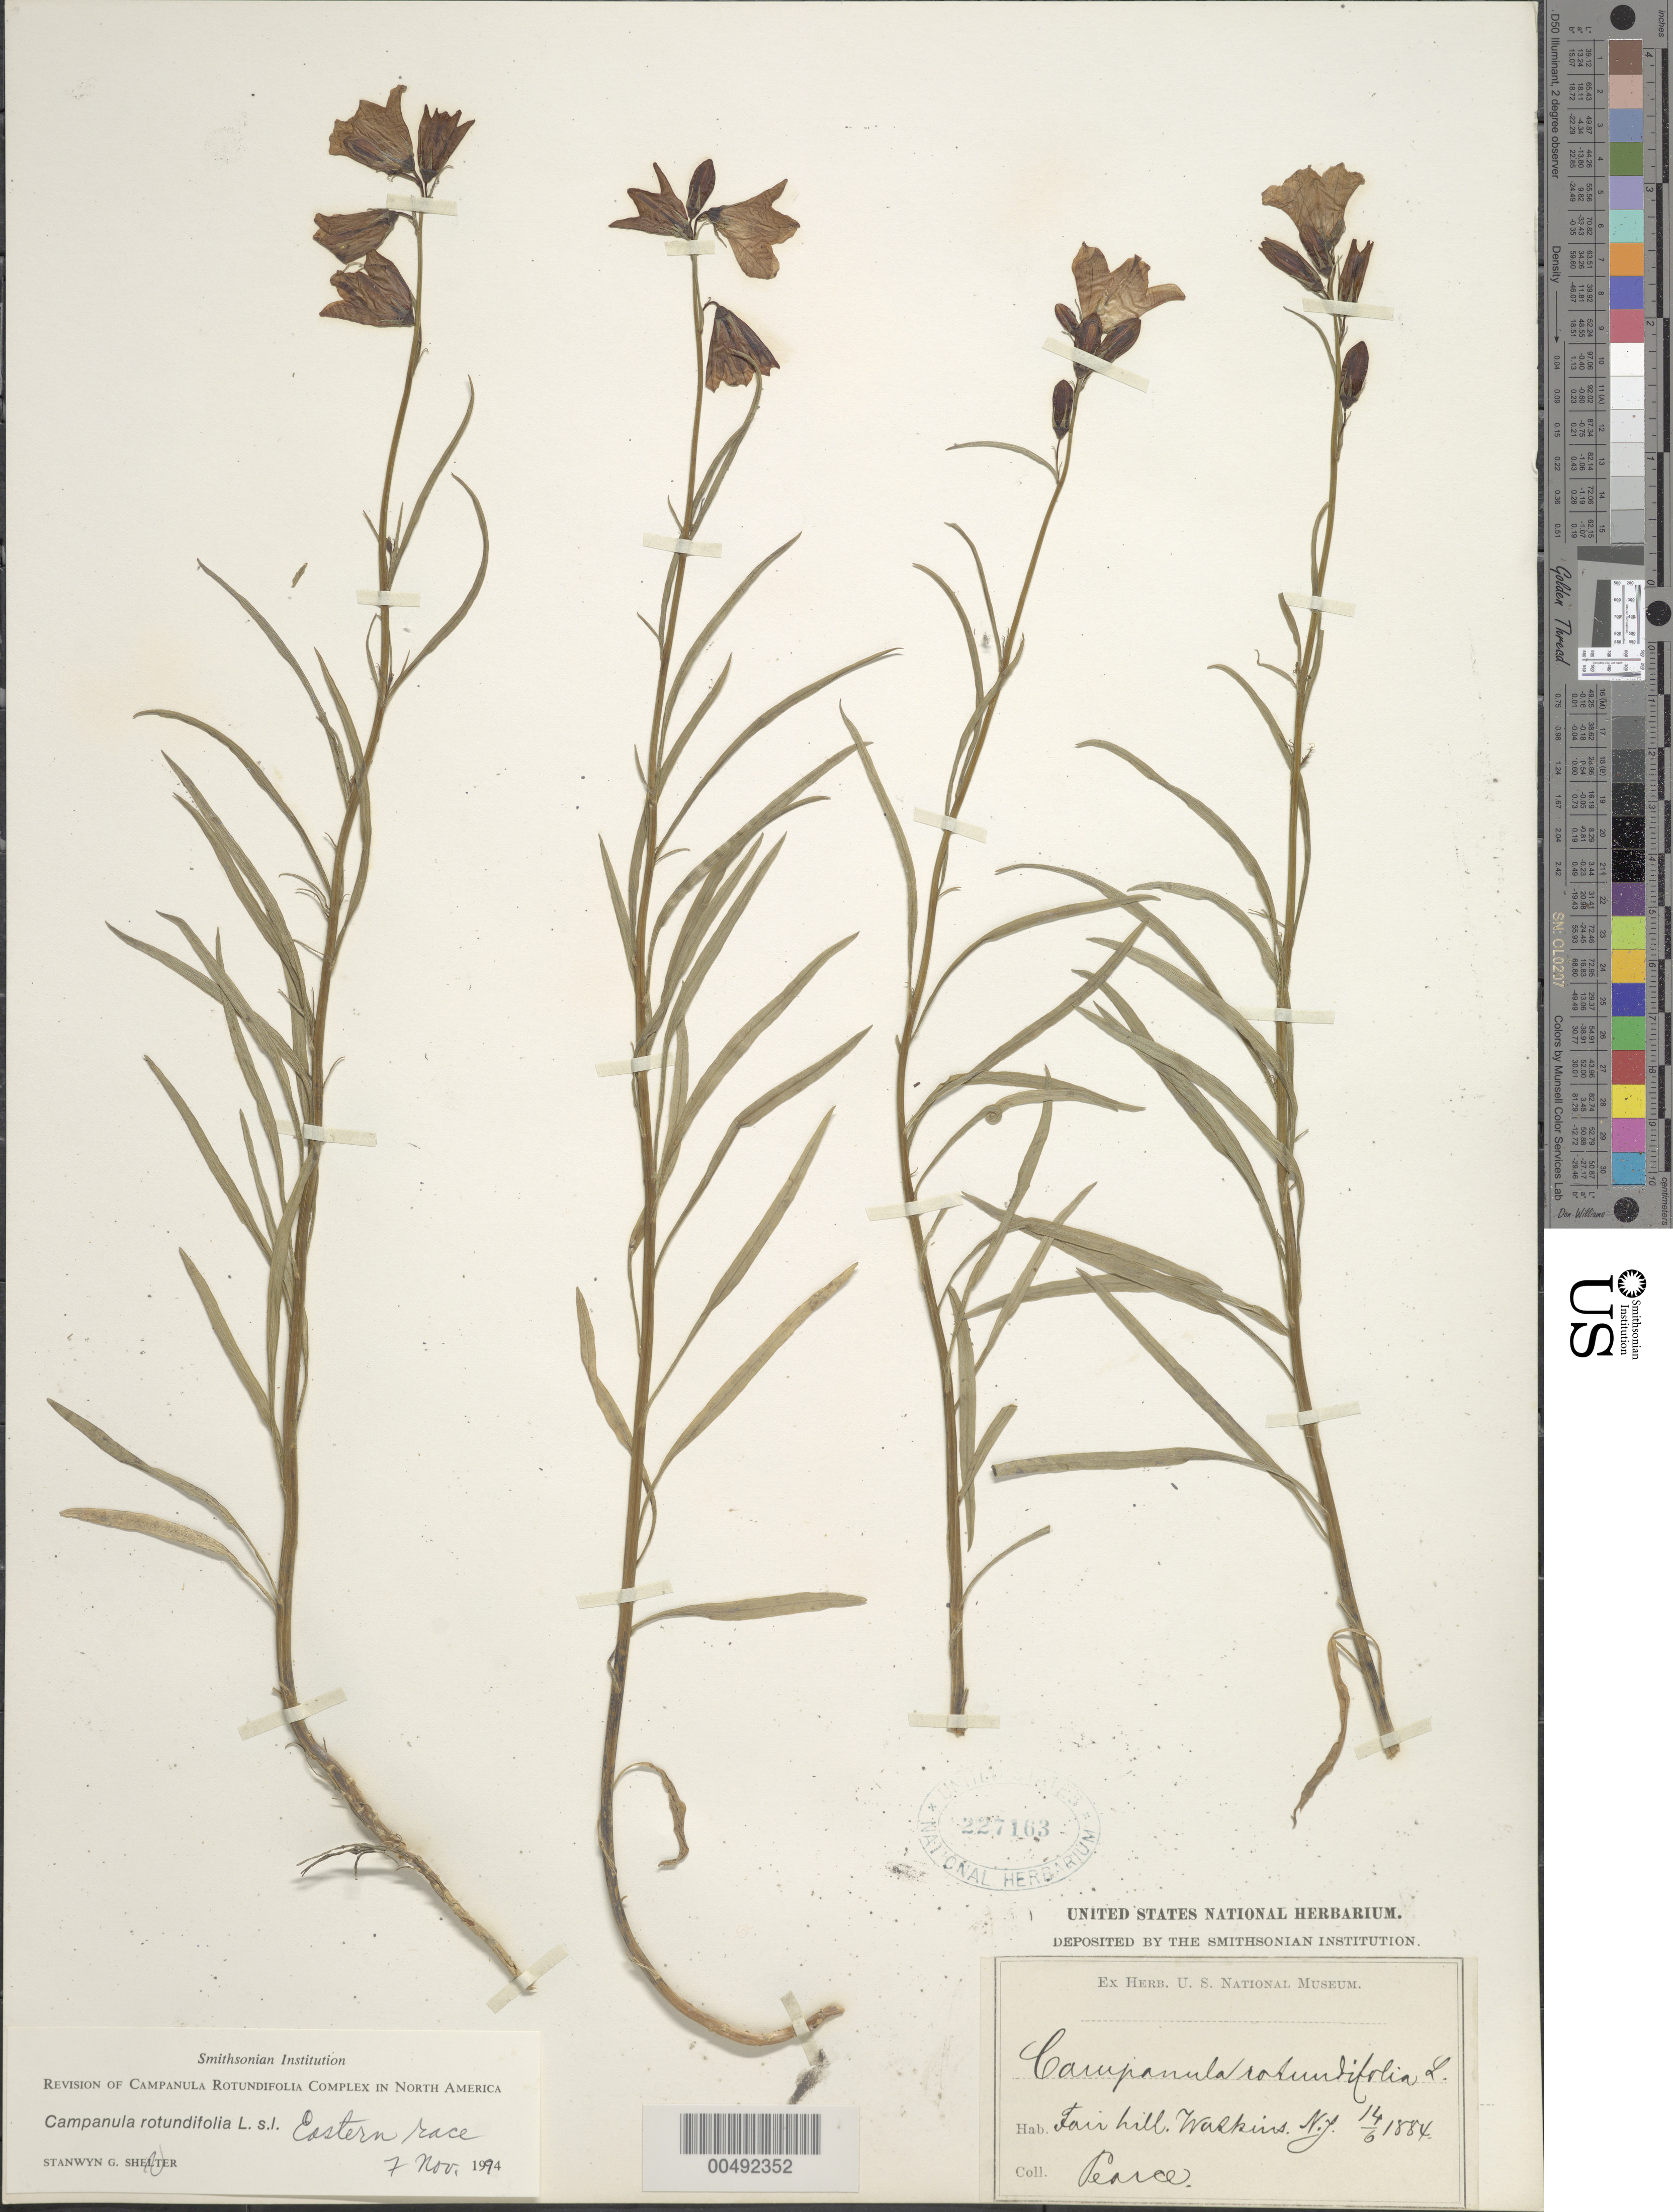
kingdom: Plantae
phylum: Tracheophyta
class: Magnoliopsida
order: Asterales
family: Campanulaceae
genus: Campanula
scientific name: Campanula rotundifolia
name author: L.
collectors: -. Pearce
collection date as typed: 14 Jun 1884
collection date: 1884-06-14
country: United States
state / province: New York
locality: Watkins, Fairhill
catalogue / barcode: US 227163